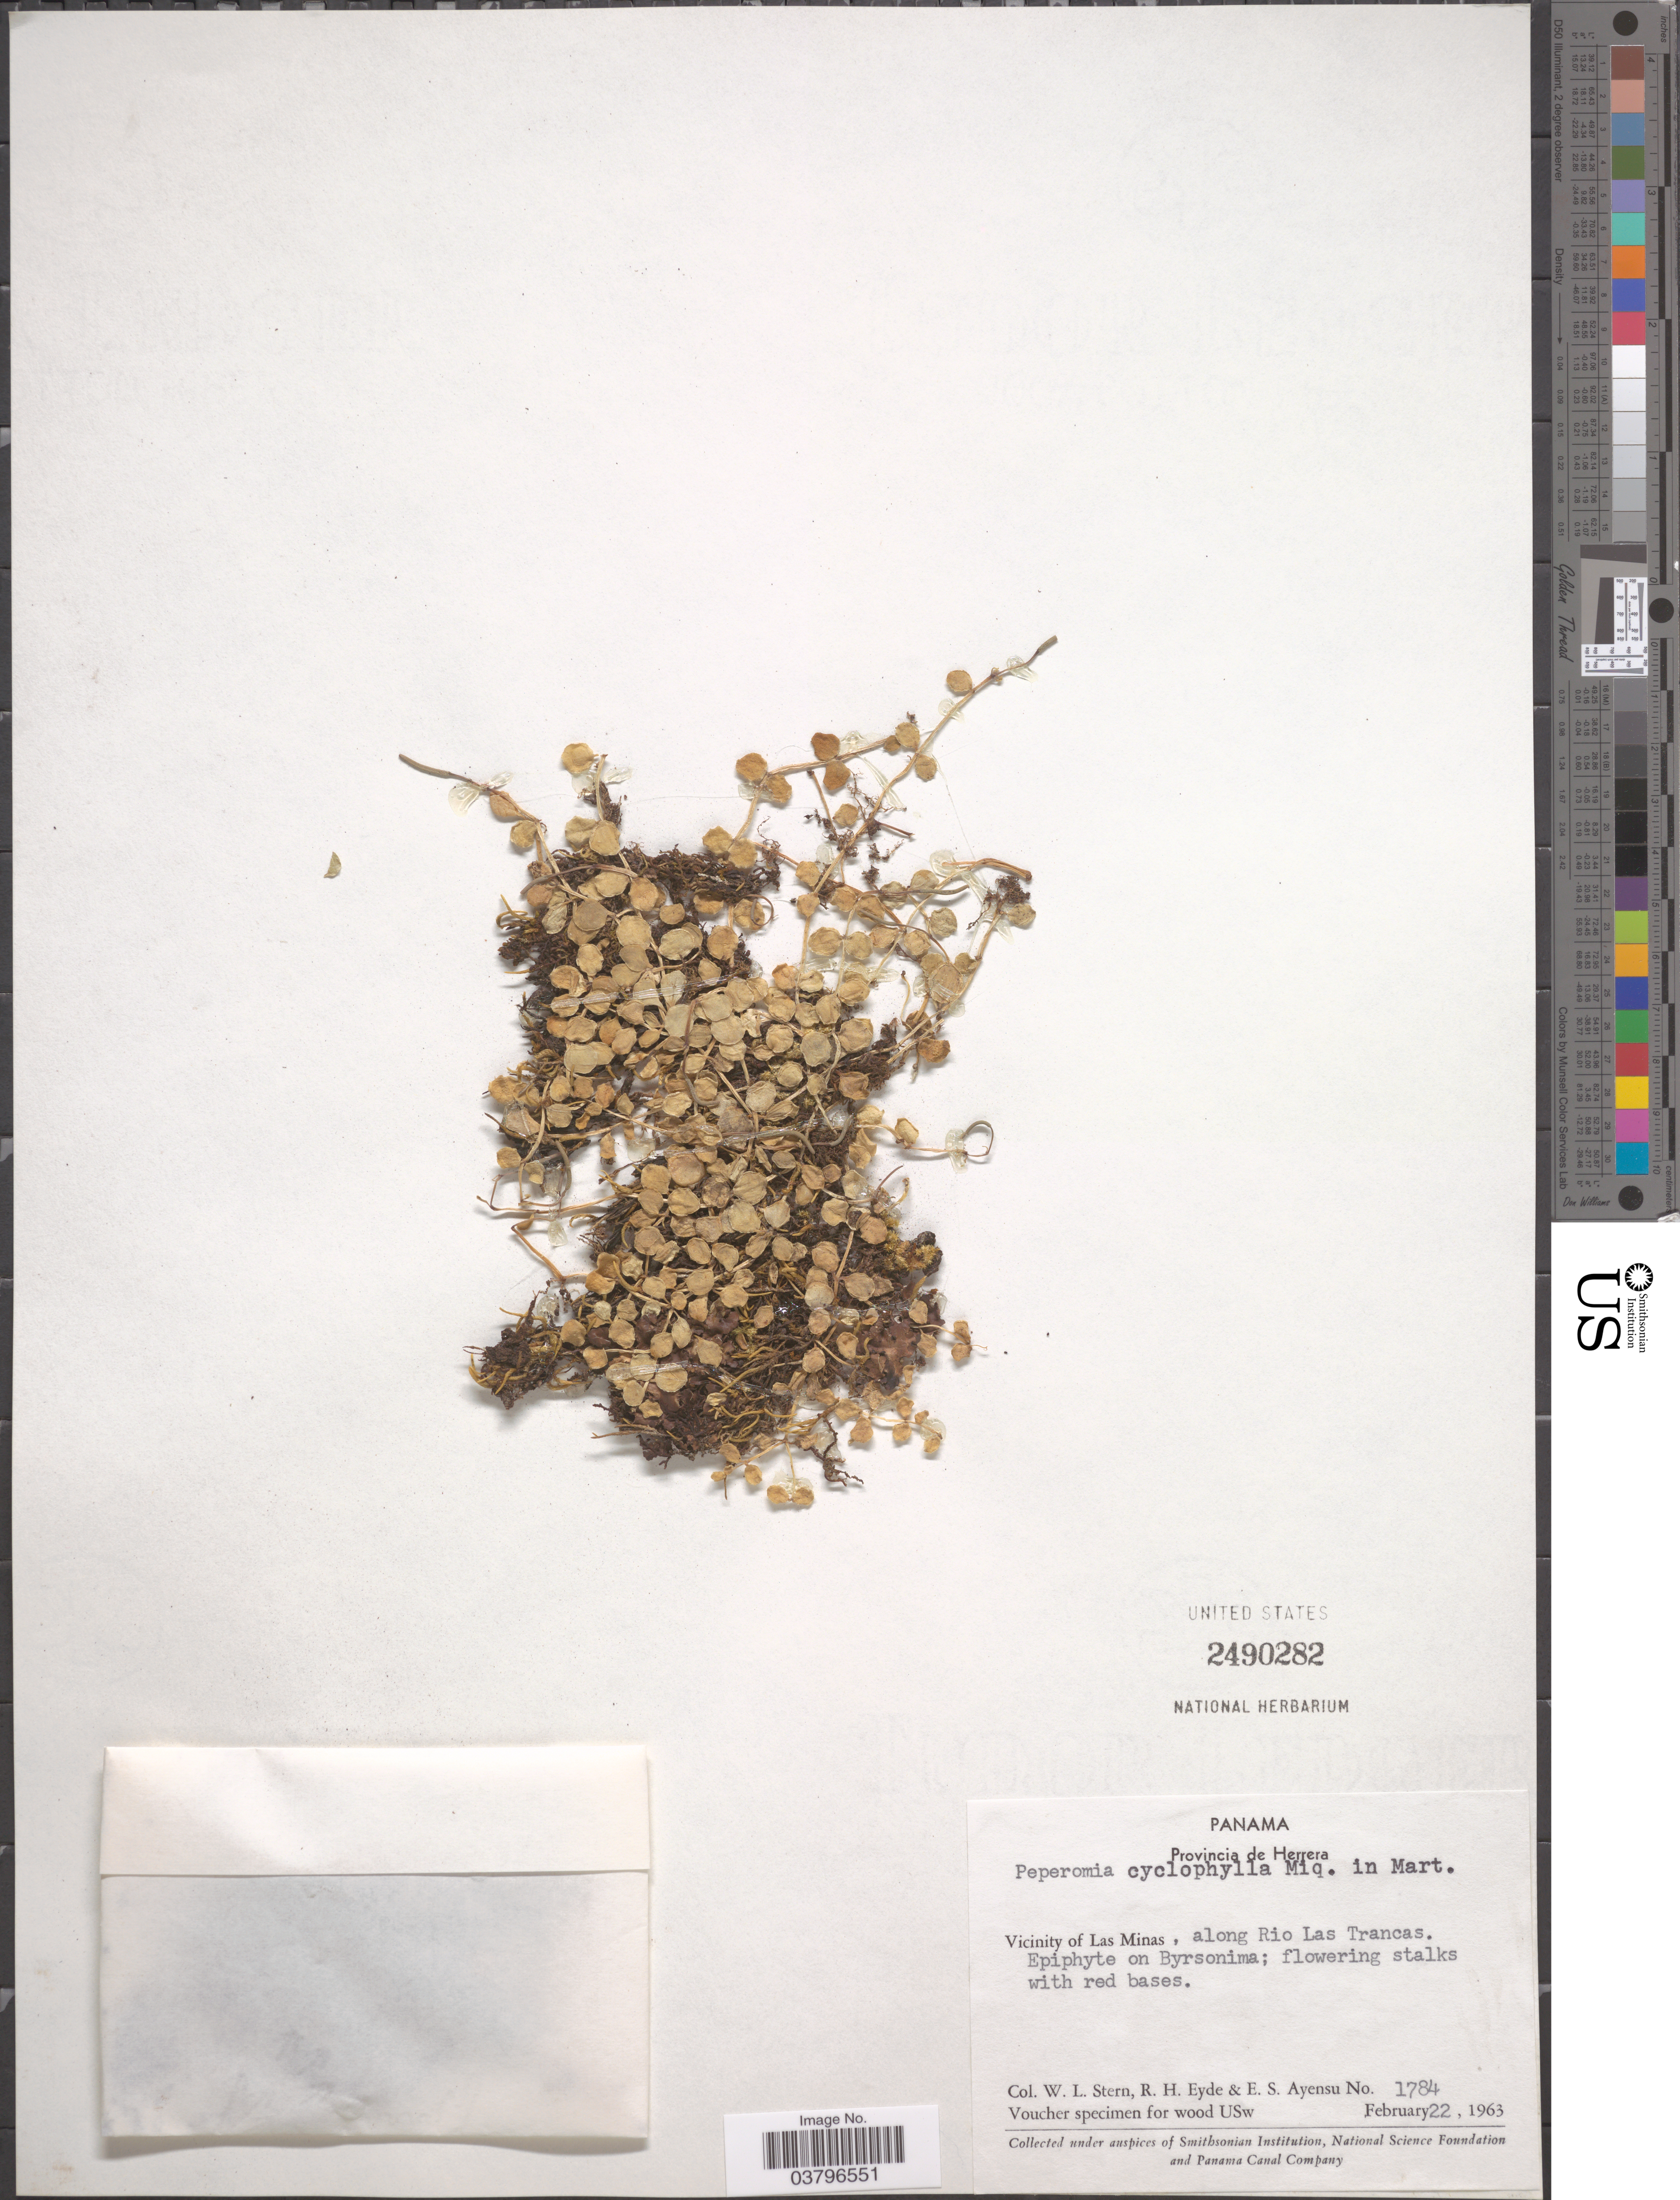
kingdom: Plantae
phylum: Tracheophyta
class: Magnoliopsida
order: Piperales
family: Piperaceae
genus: Peperomia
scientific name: Peperomia cyclophylla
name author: Miq.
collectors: W. L. Stern, R. H. Eyde & E. S. Ayensu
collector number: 1784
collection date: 1963-02-22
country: Panama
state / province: Herrera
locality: Vicinity of Las Minas, along Rio Las Trancas. Epiphyte on Byrsonima.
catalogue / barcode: US 2490282